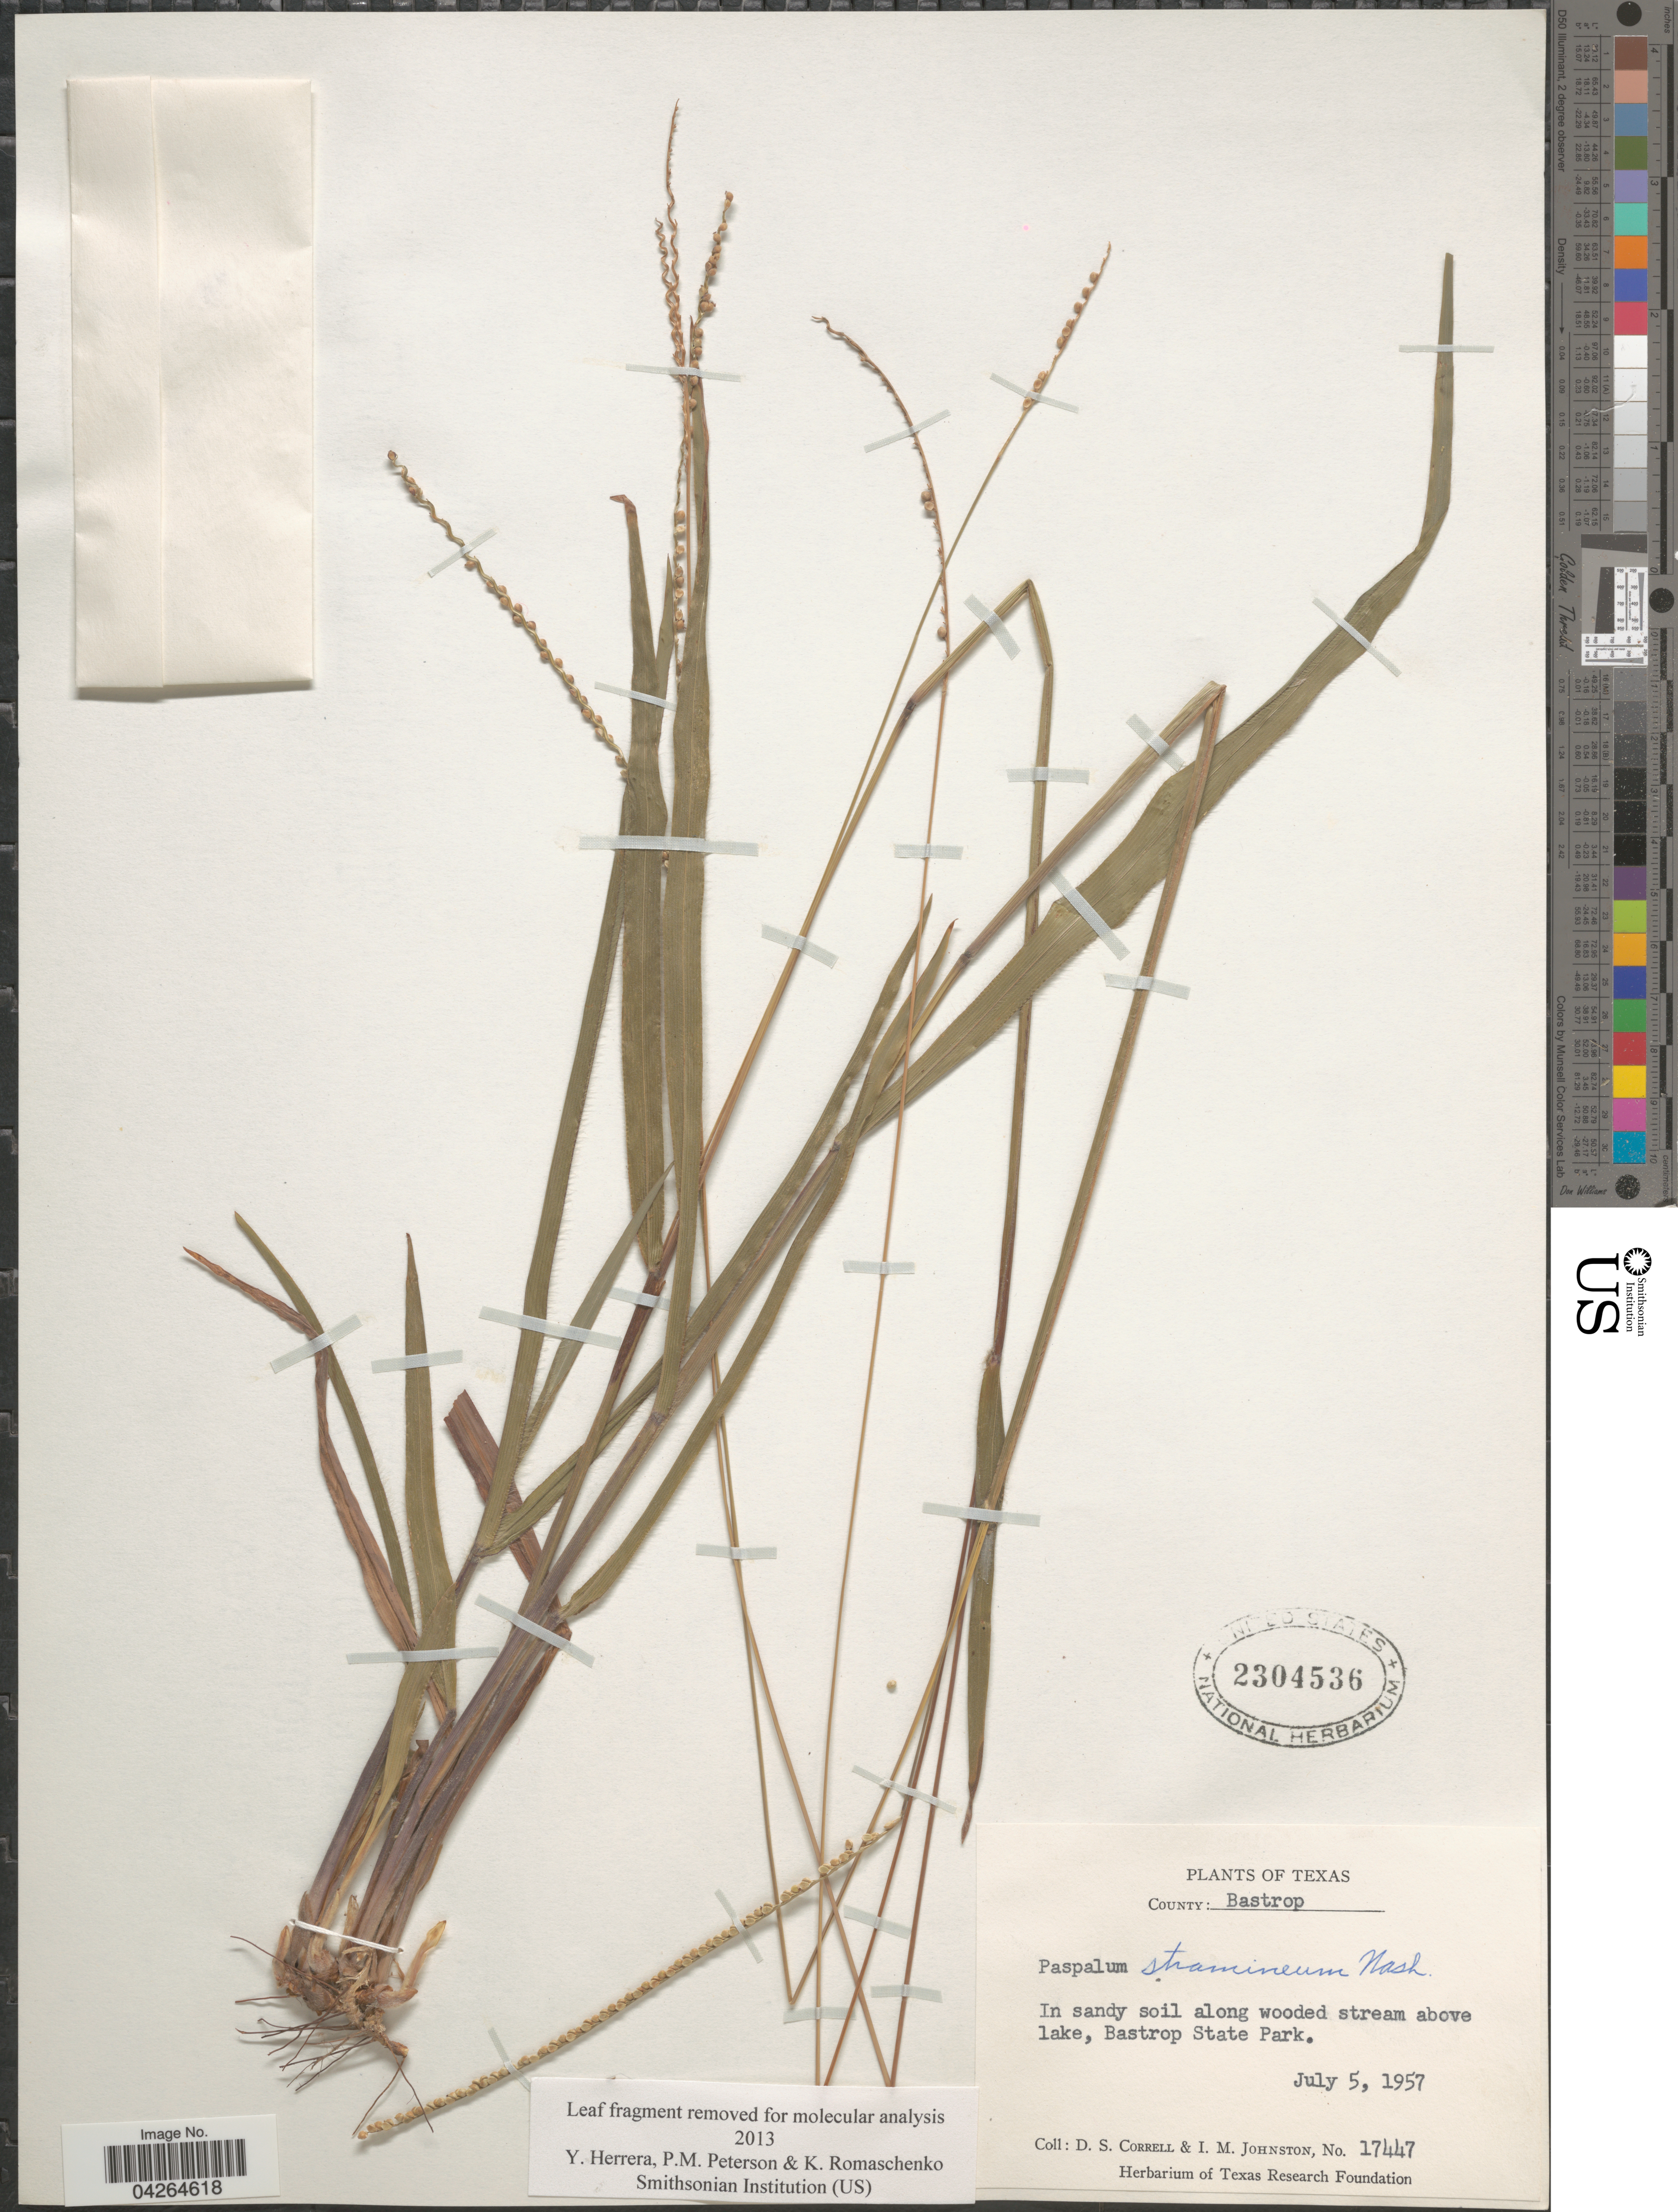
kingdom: Plantae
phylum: Tracheophyta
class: Liliopsida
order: Poales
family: Poaceae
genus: Paspalum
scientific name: Paspalum setaceum var. stramineum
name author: (Nash) D.J. Banks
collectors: D. S. Correll & I.M. Johnston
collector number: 17447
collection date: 1957-07-05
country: United States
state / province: Texas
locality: County: Bastrop. Above lake, Bastrop State Park.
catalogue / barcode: US 2304536